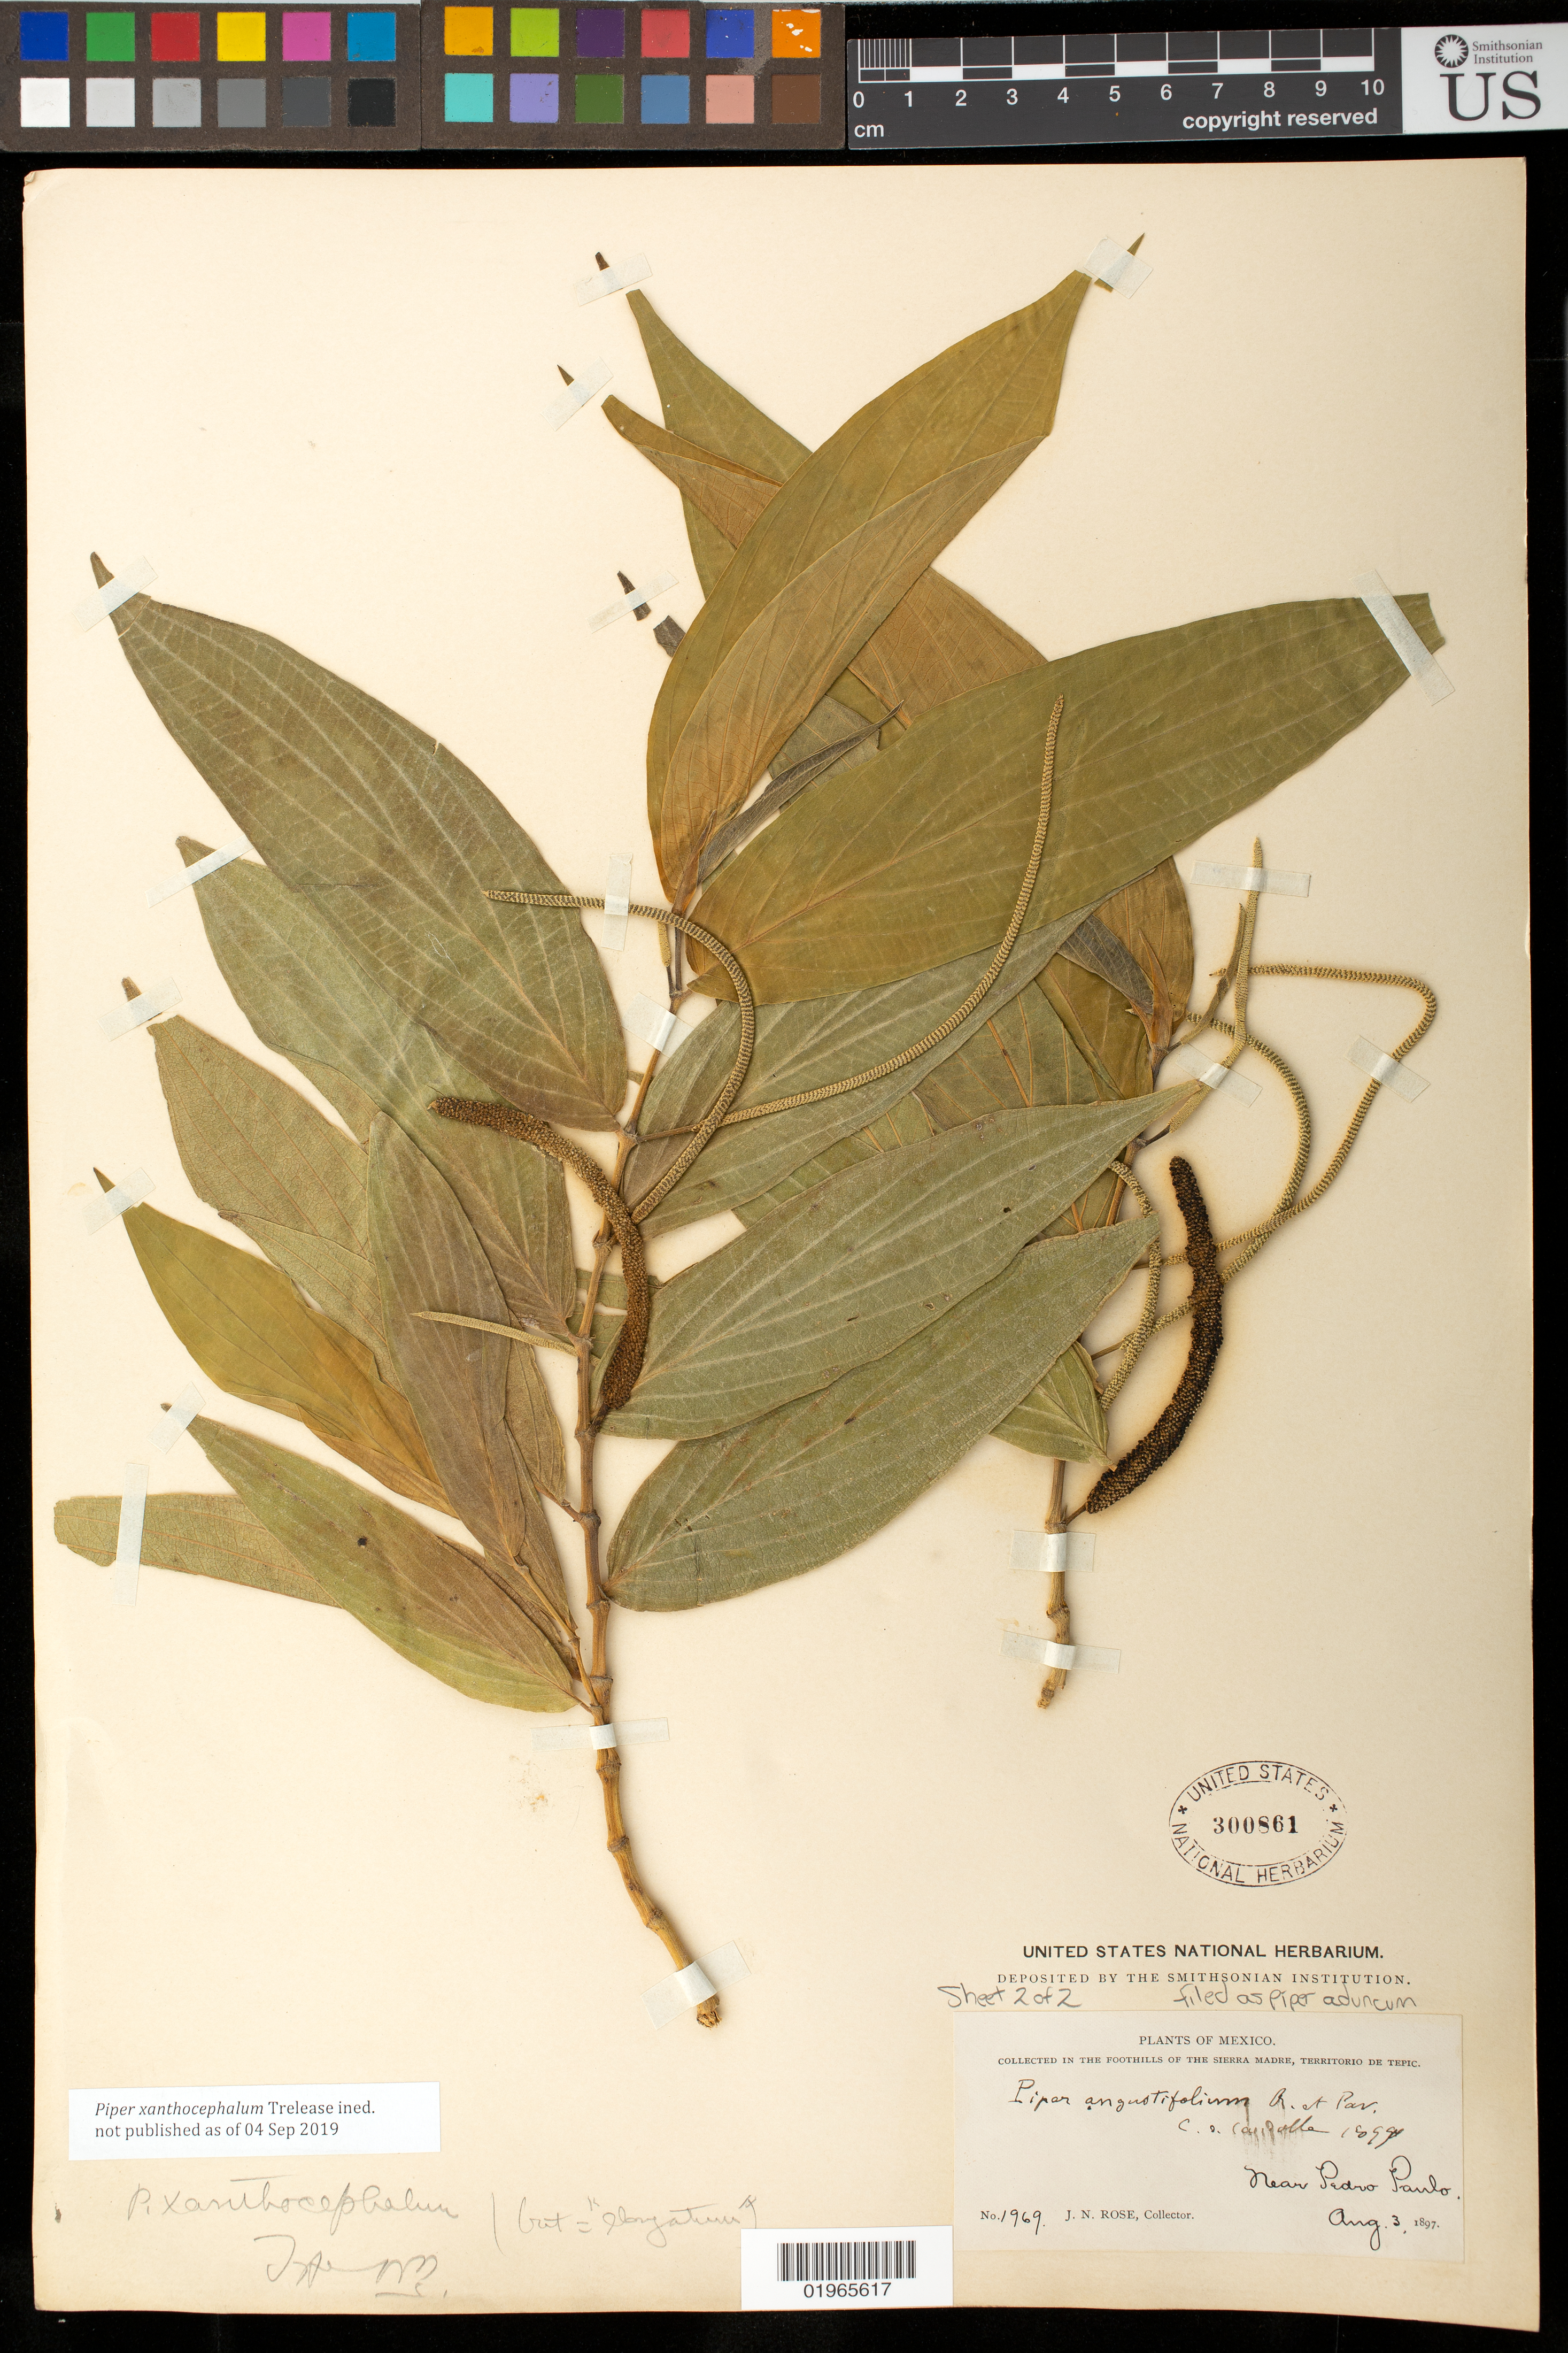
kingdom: Plantae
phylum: Tracheophyta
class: Magnoliopsida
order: Piperales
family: Piperaceae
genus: Piper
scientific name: Piper aduncum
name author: L.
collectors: J. N. Rose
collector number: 1969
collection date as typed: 03 Aug 1897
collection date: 1897-08-03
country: Mexico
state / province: Nayarit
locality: In the foothills of the Sierra Madre, territory of Tepic, near Pedro Paulo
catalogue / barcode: US 300861